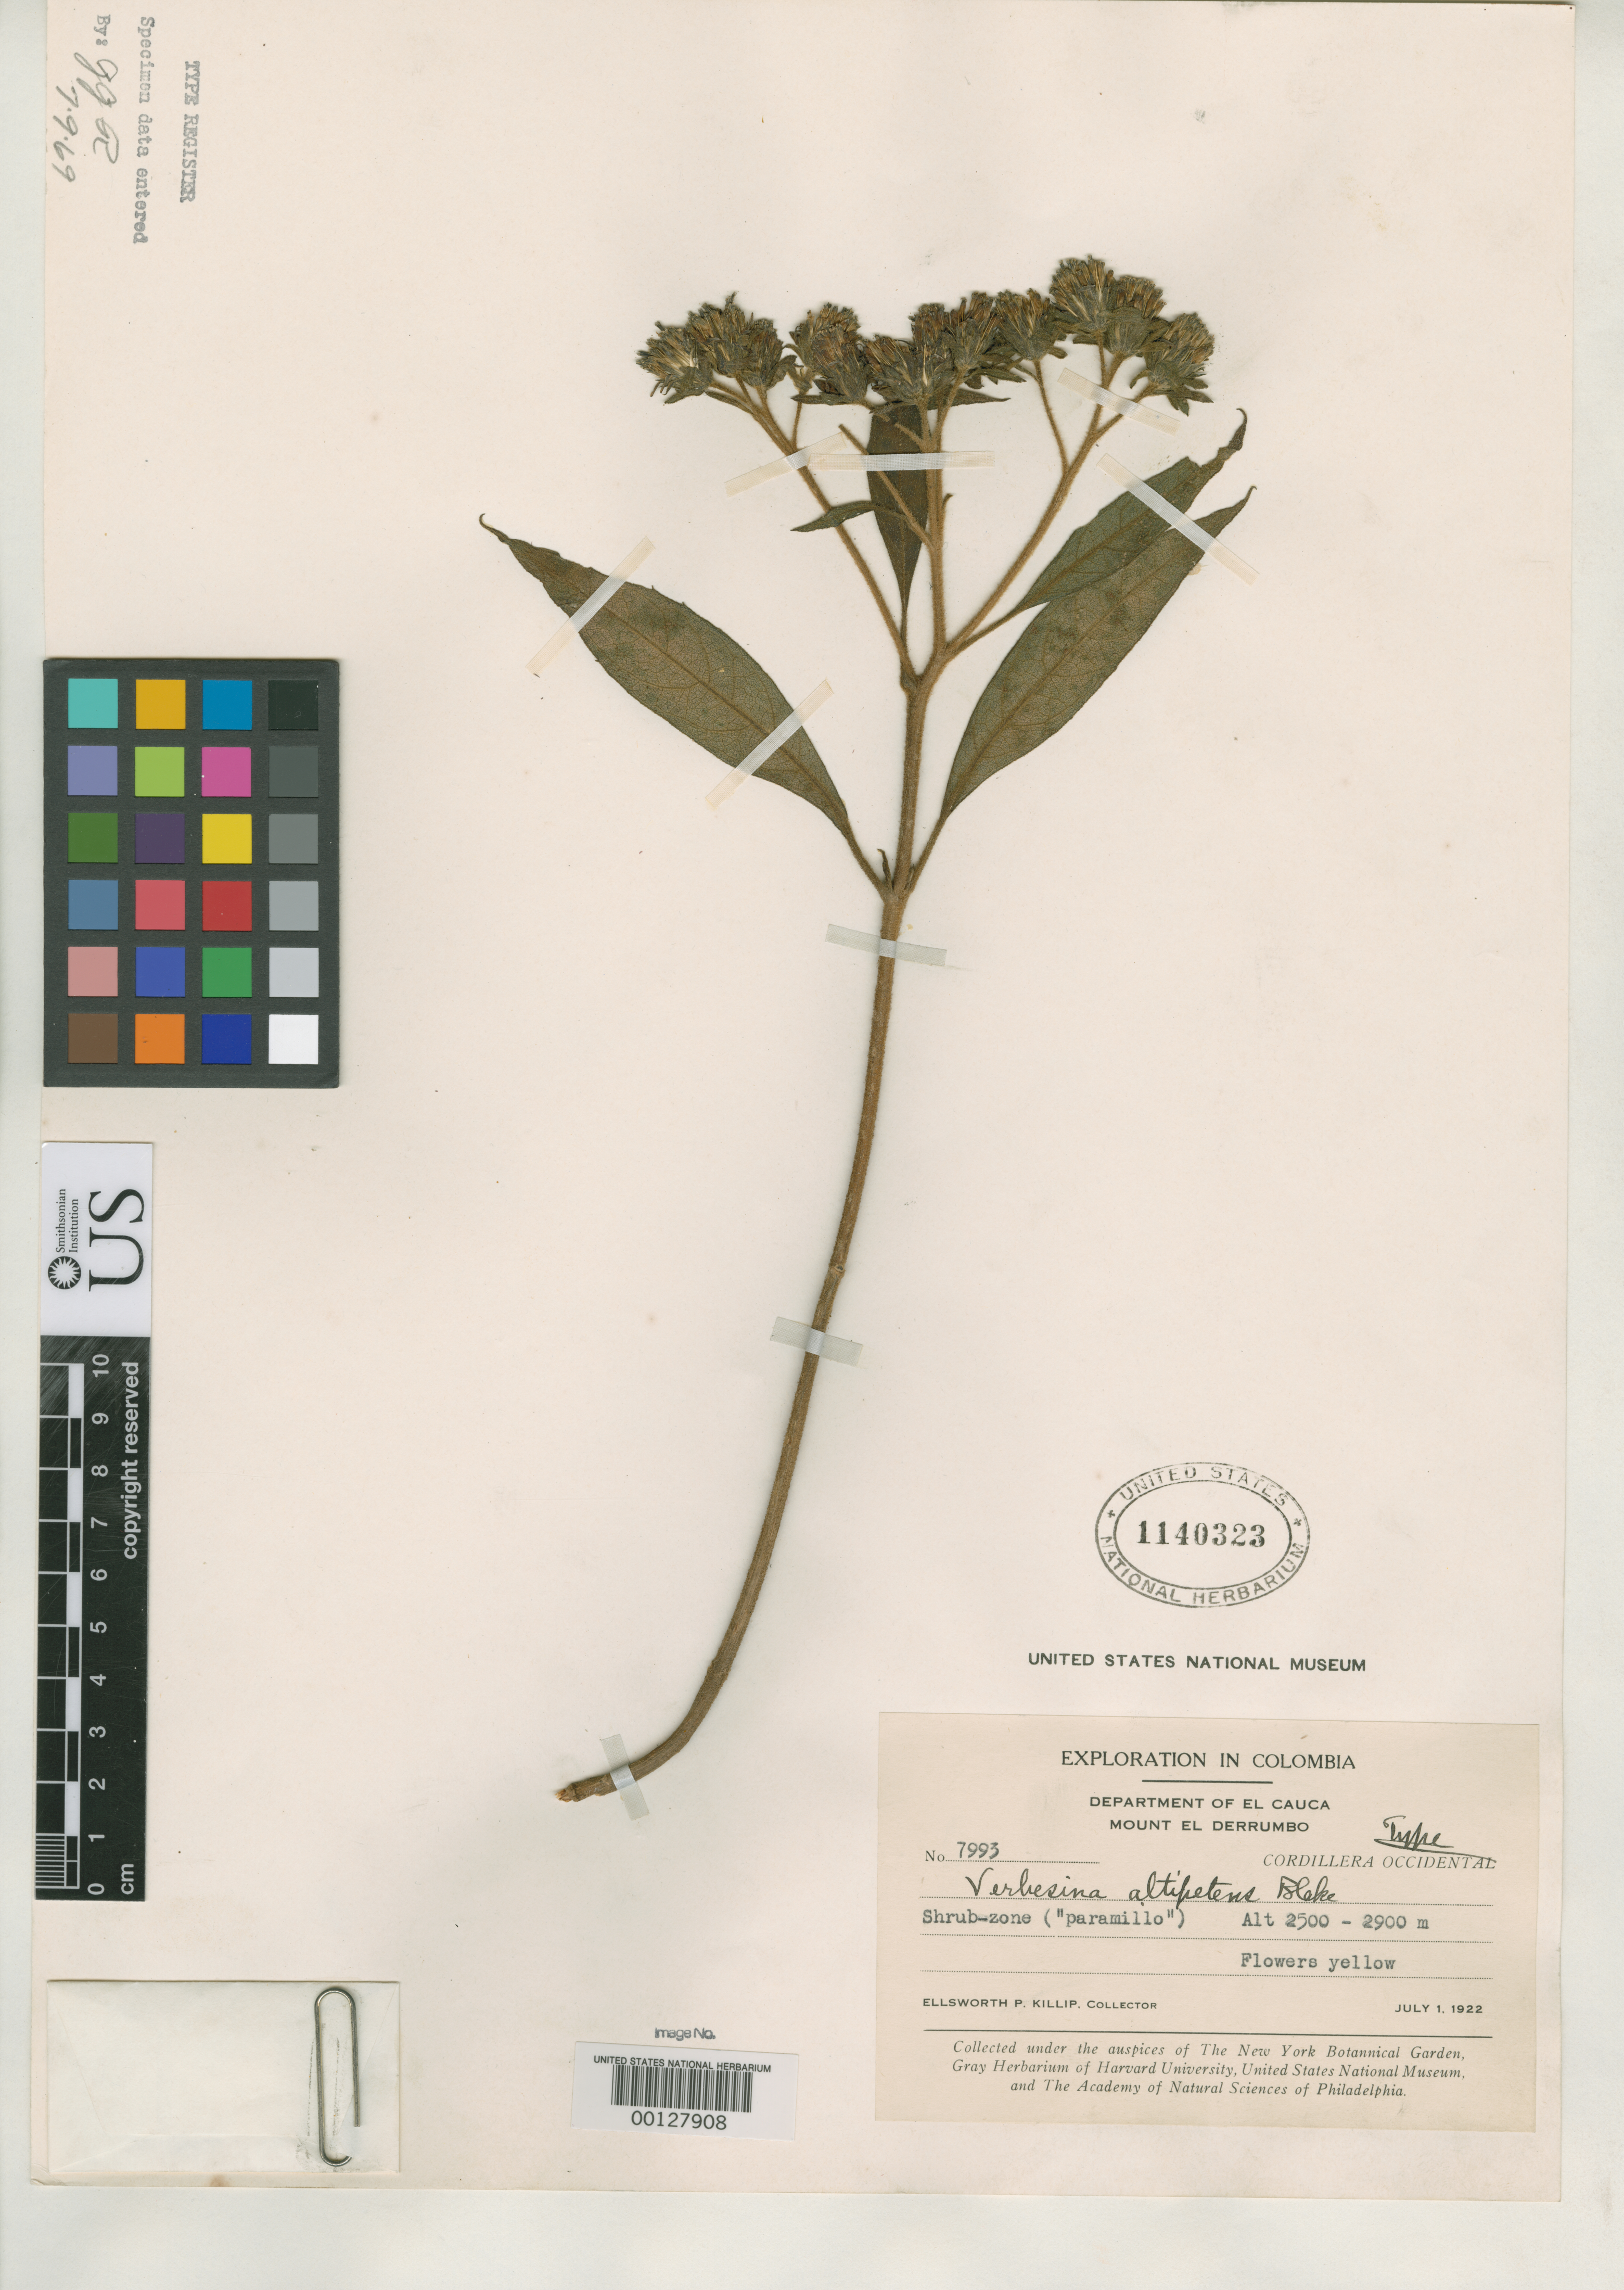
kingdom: Plantae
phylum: Tracheophyta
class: Magnoliopsida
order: Asterales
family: Asteraceae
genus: Verbesina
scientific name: Verbesina altipetens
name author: S.F. Blake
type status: Holotype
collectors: E. P. Killip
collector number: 7993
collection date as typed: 01 Jul 1922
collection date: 1922-07-01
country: Colombia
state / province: Cauca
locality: Mt. El DerRumbo.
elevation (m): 2500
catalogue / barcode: US 1140323